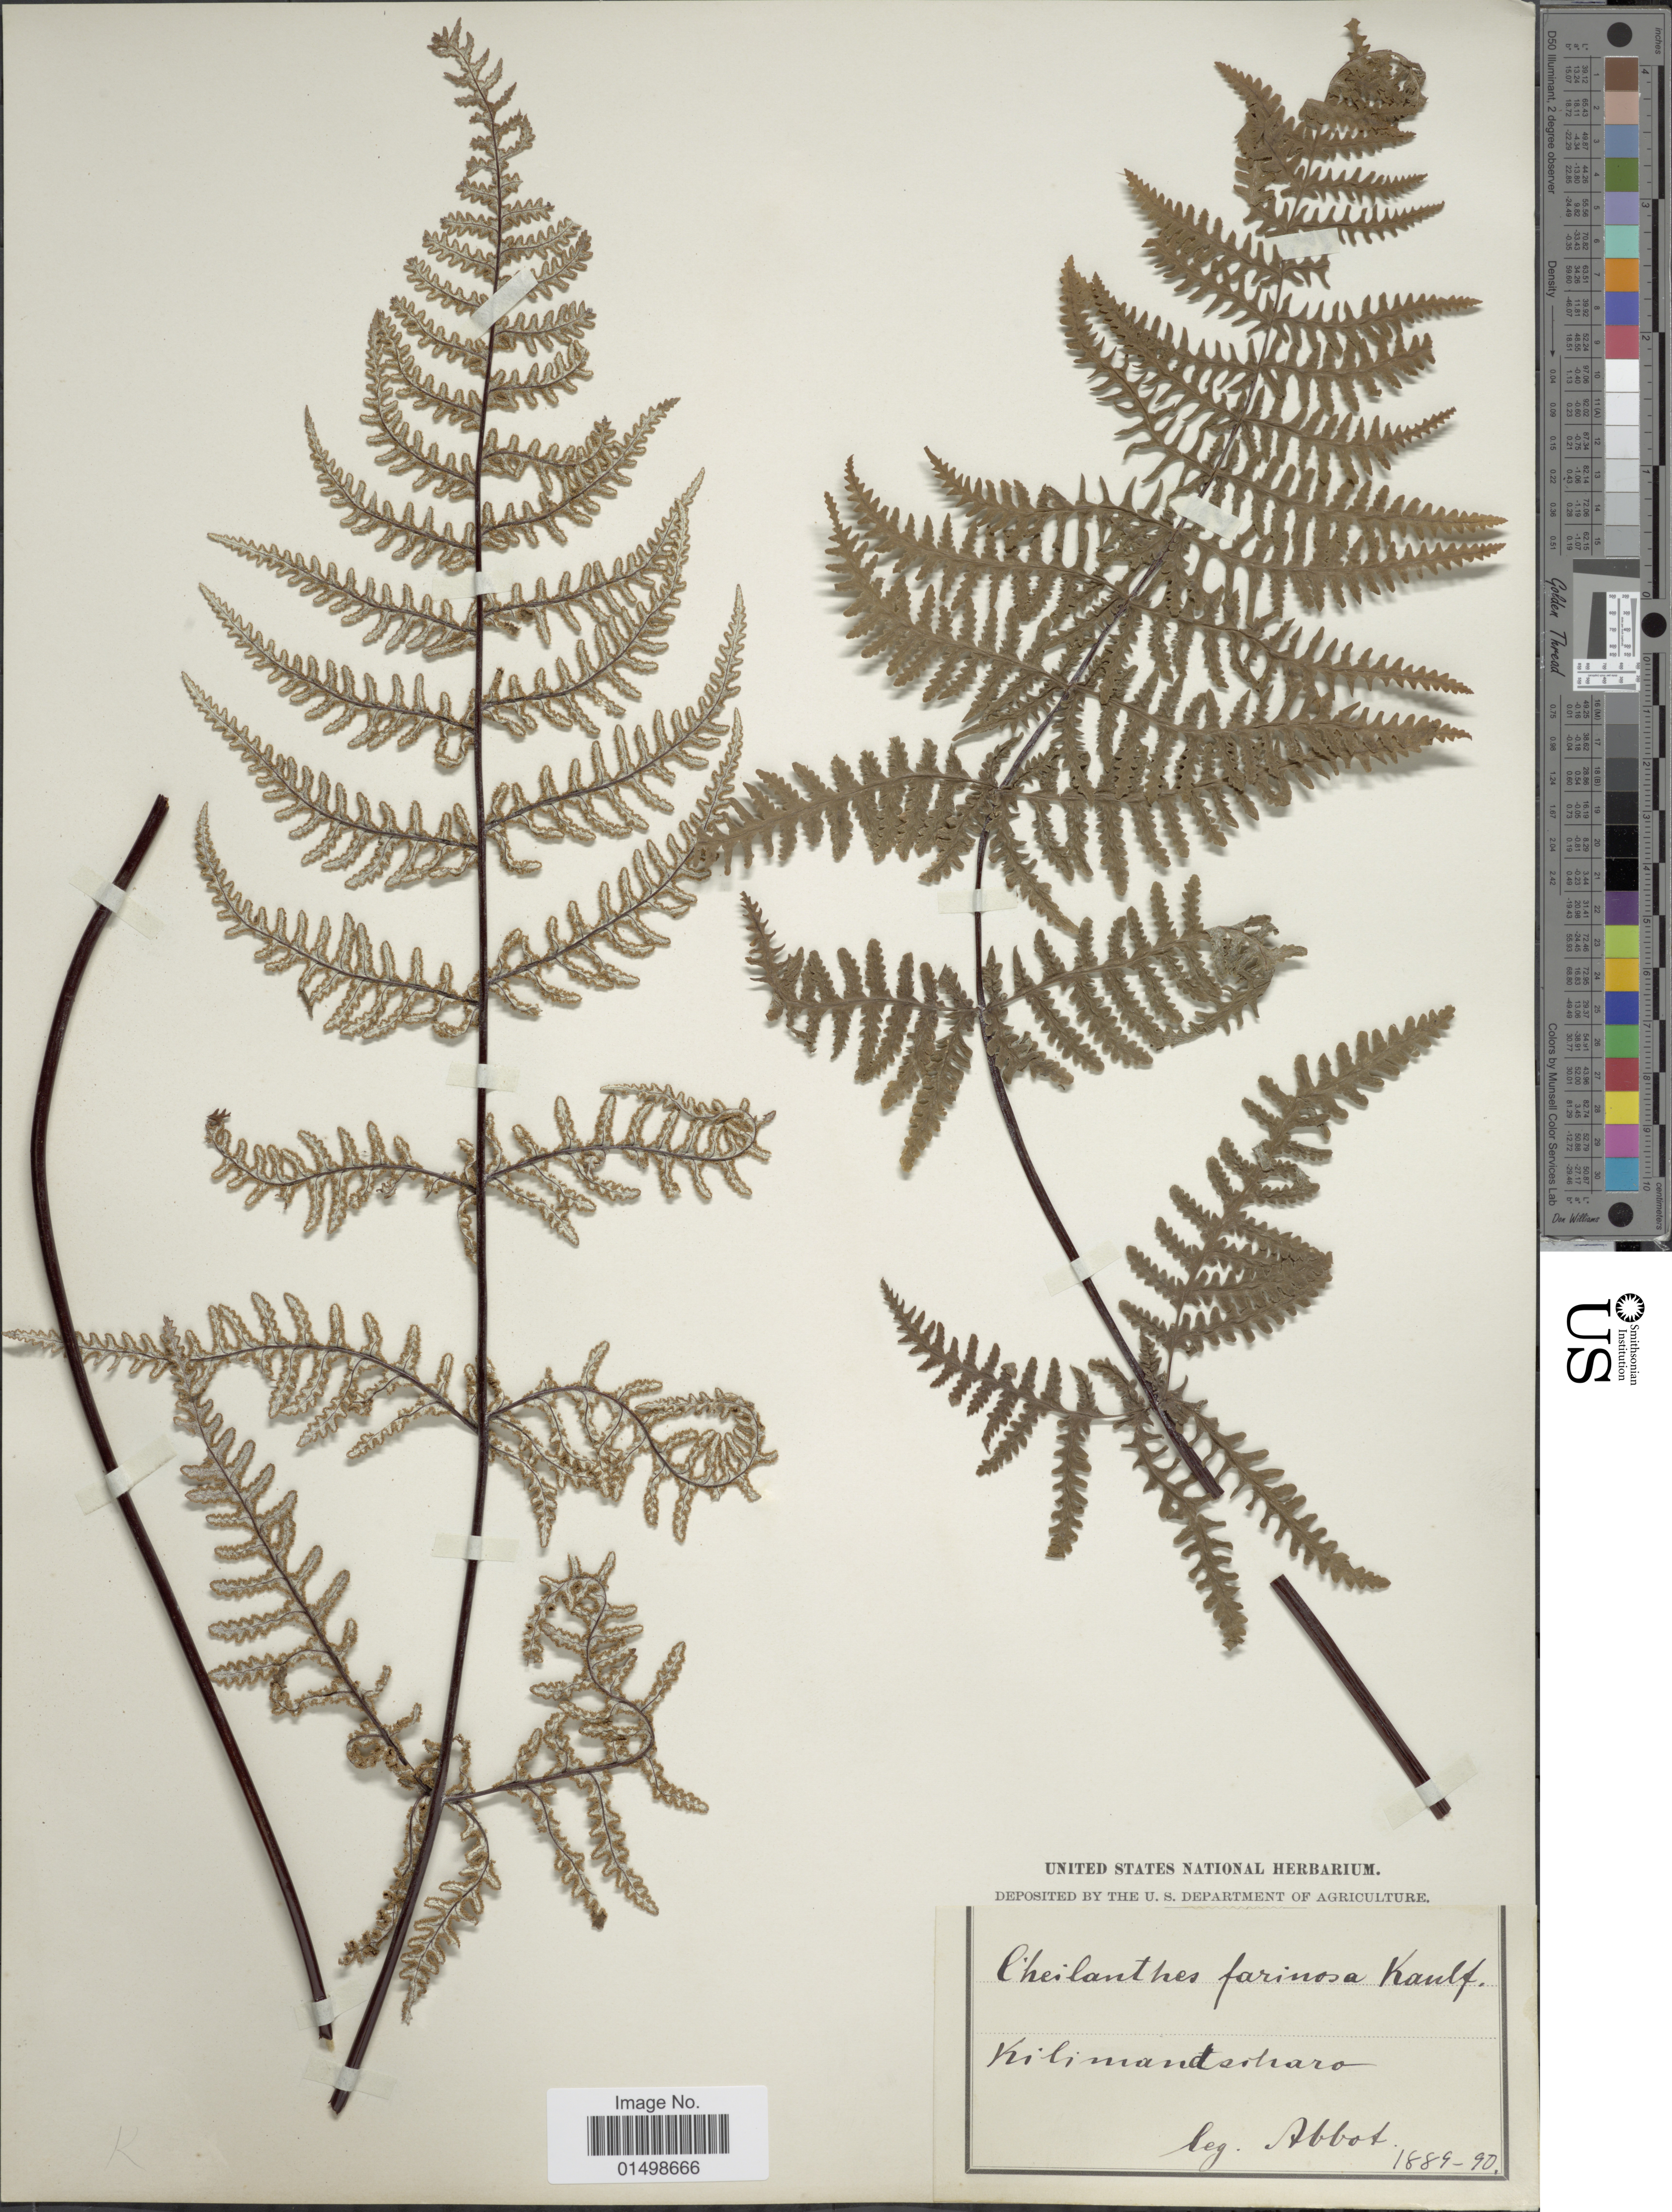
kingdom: Plantae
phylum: Tracheophyta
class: Polypodiopsida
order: Polypodiales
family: Pteridaceae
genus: Aleuritopteris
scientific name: Aleuritopteris farinosa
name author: (Forssk.) Fée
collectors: -- Abbot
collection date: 1889/1890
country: Tanzania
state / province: Kilimanjaro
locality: Kilimandscharo